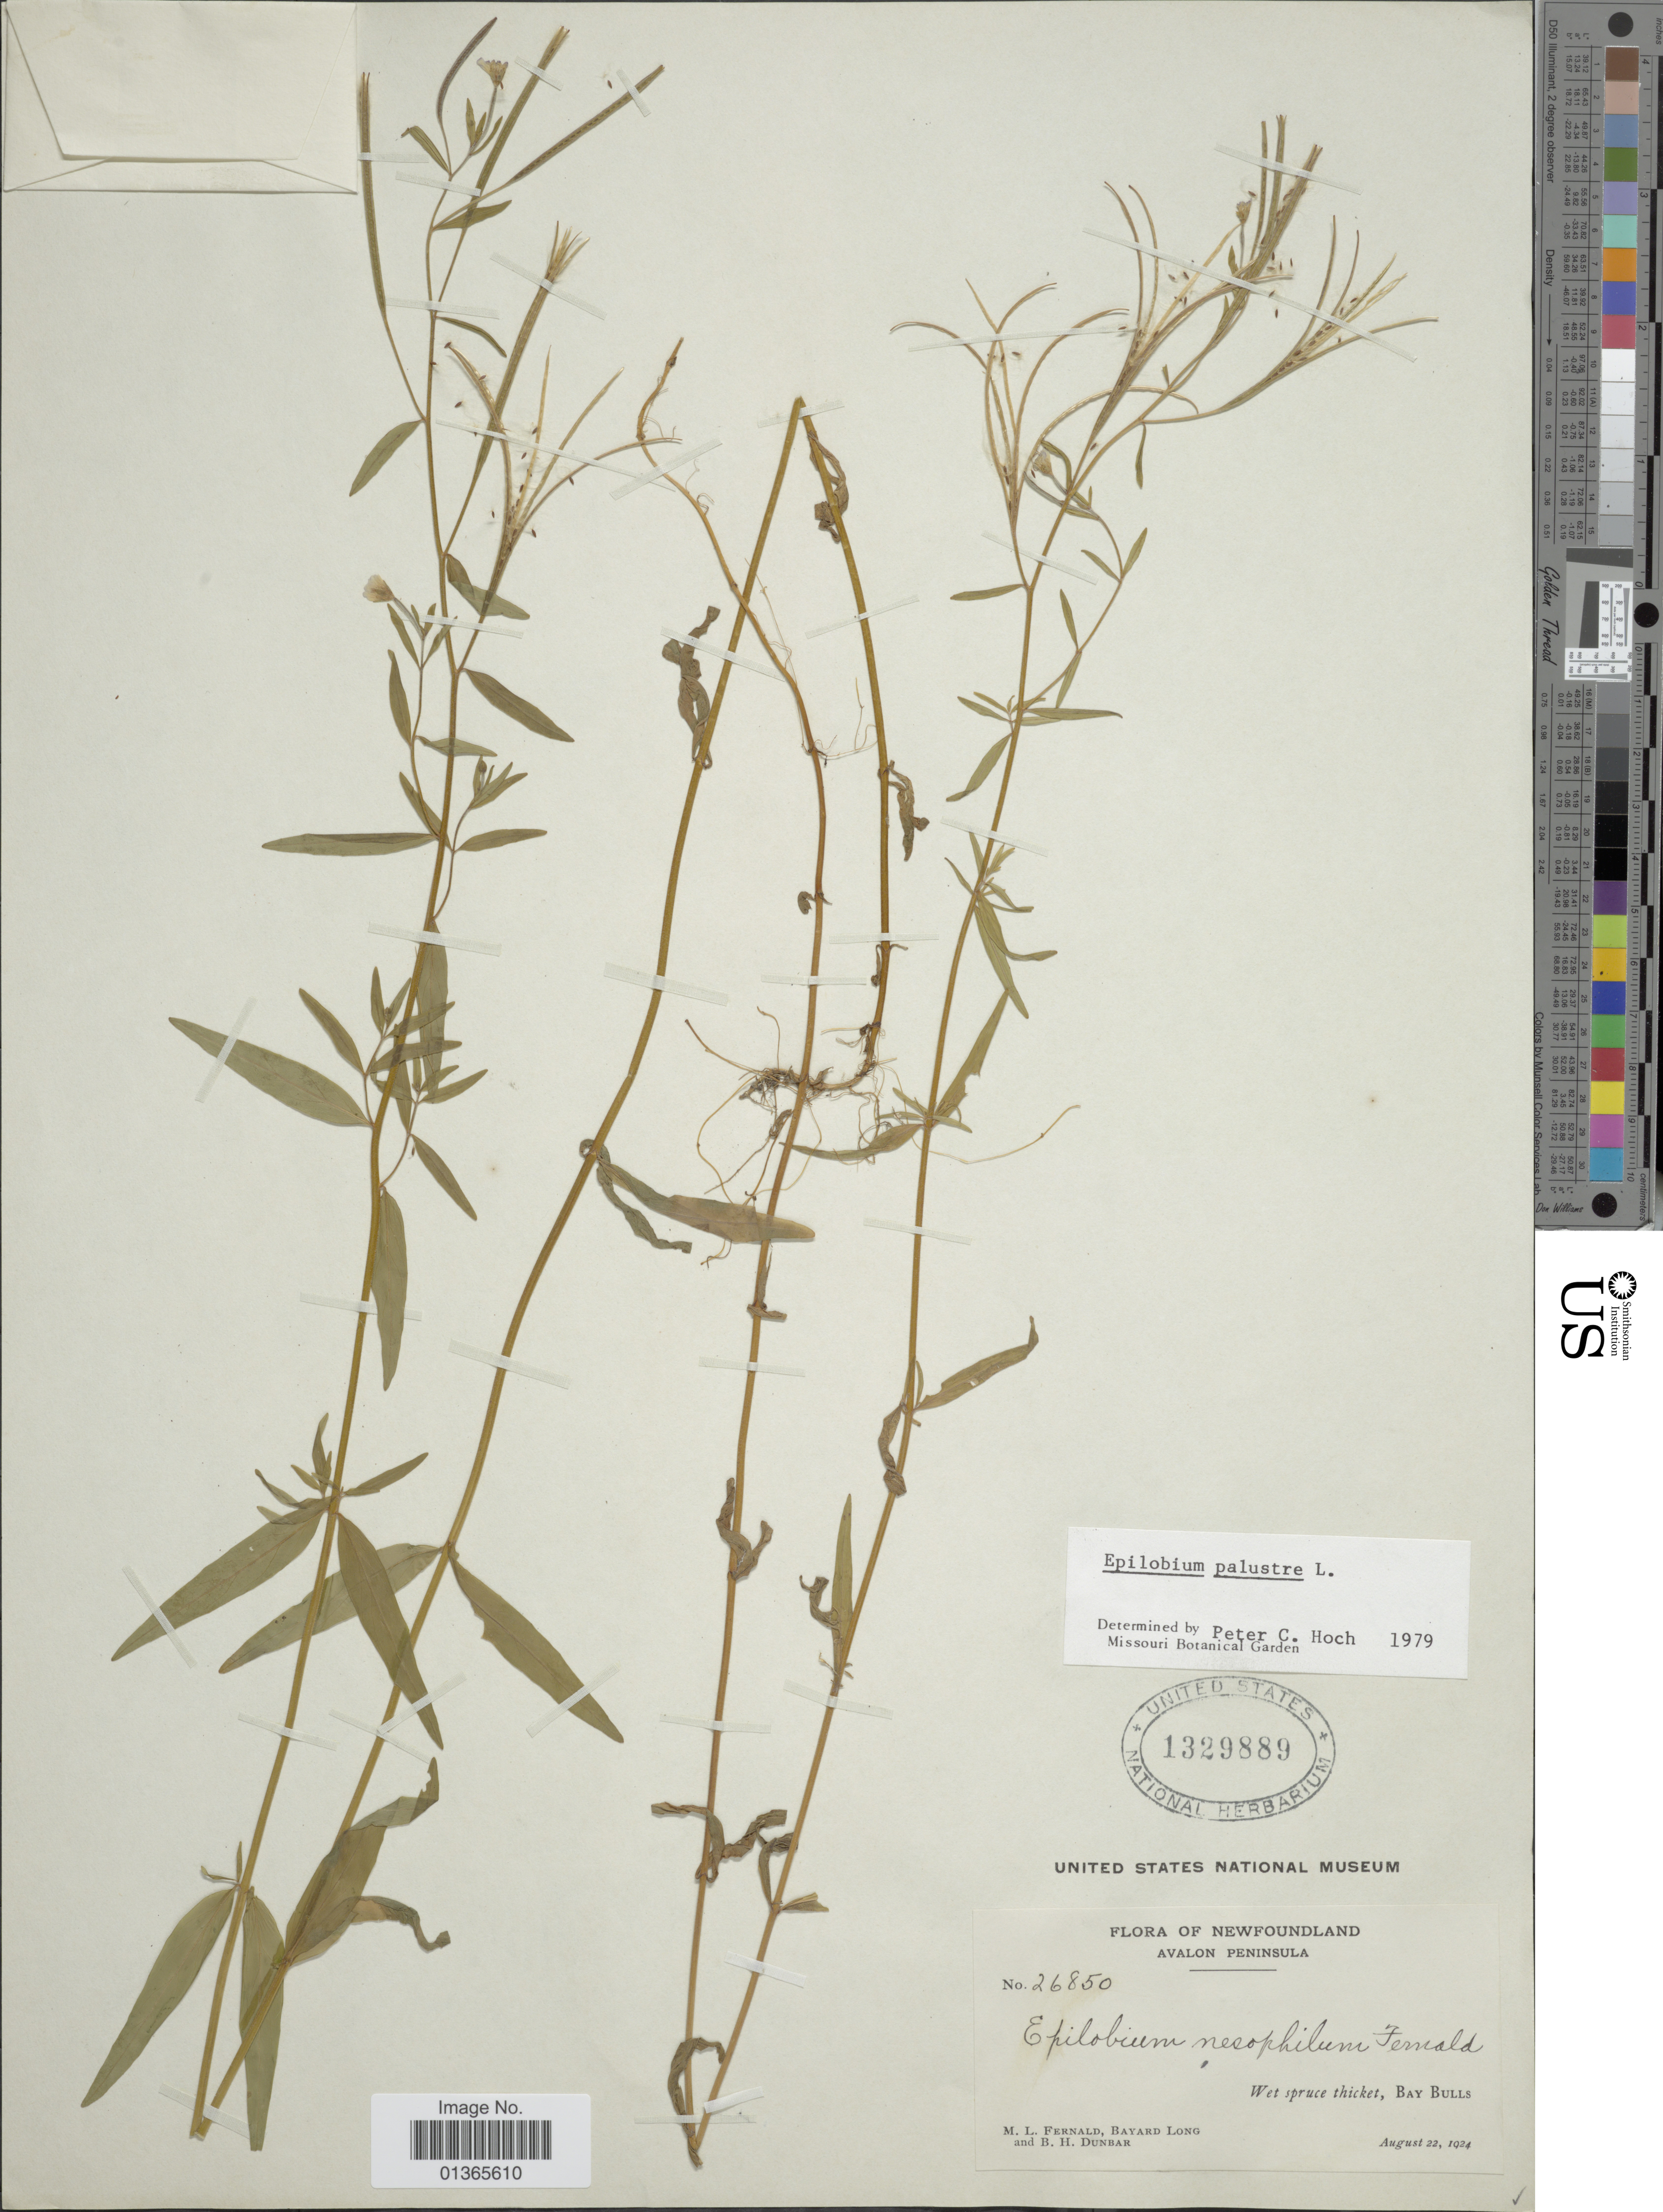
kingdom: Plantae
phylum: Tracheophyta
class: Magnoliopsida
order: Myrtales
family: Onagraceae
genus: Epilobium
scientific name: Epilobium palustre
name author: L.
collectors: M. L. Fernald, B. Long & B. Dunbar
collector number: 26850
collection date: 1924-08-22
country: Canada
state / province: Newfoundland and Labrador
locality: Avalon Peninsula. Wet spruce thicket, Bay Bulls.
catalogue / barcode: US 1329889